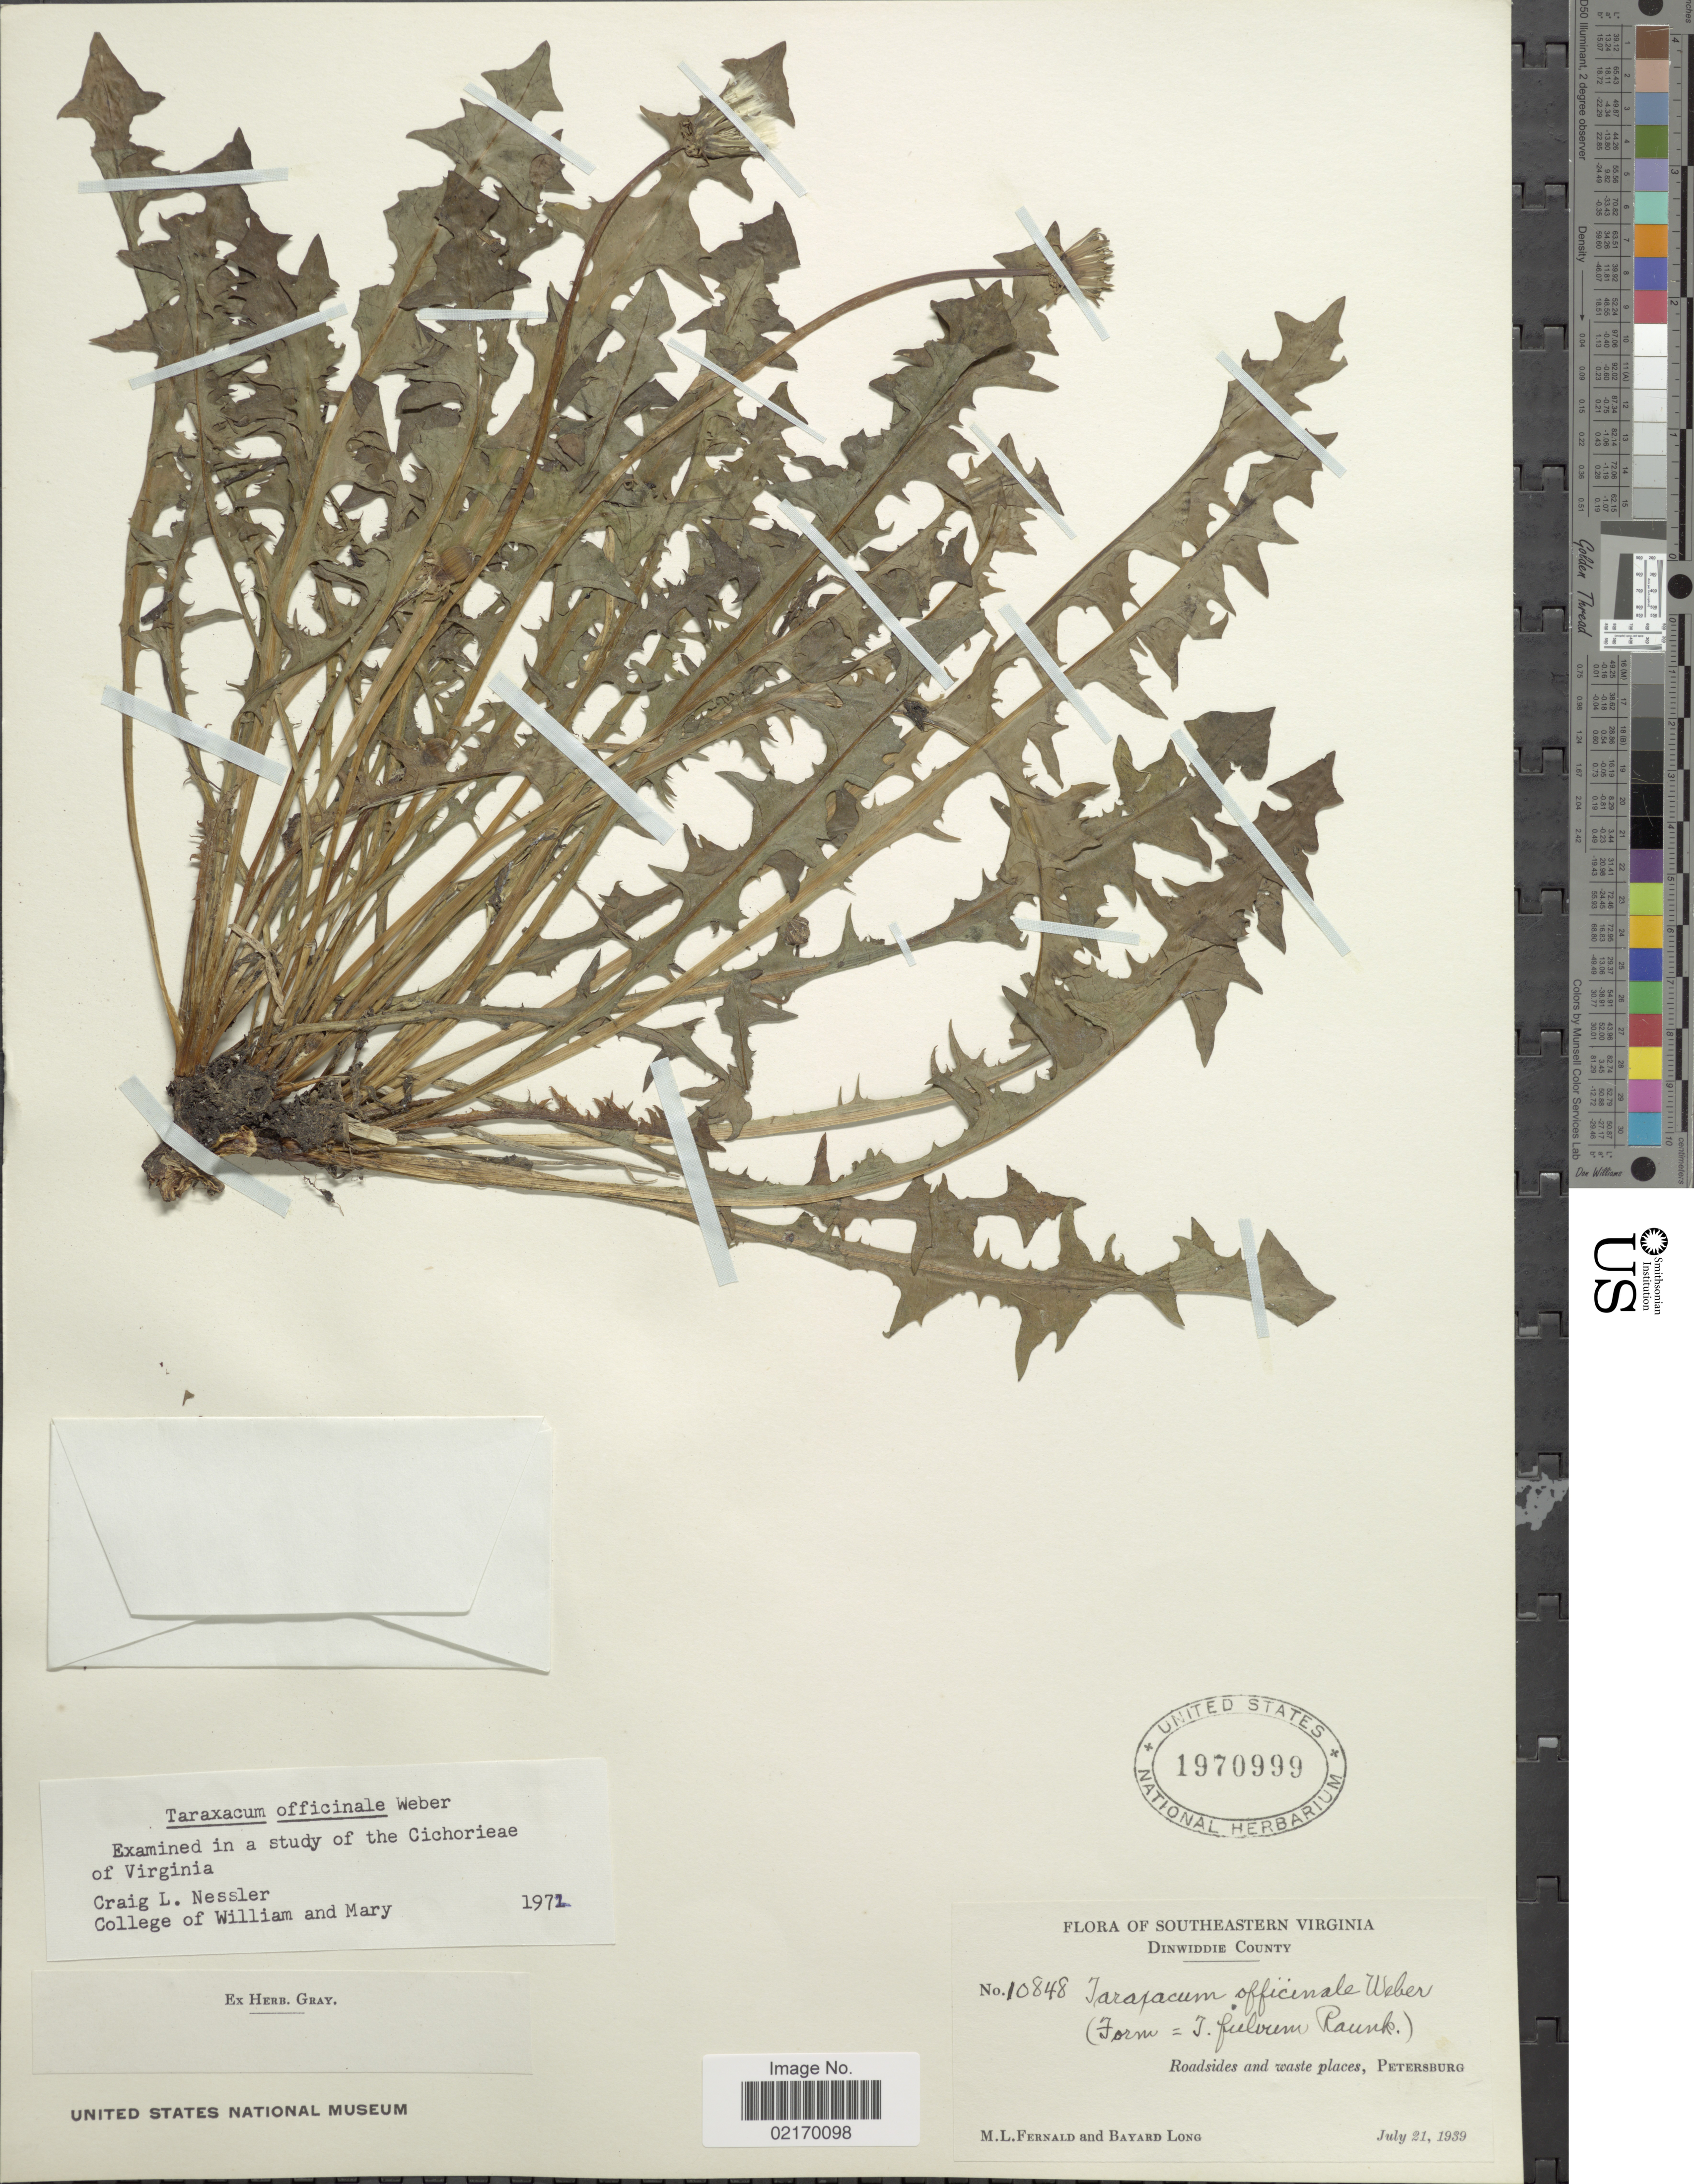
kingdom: Plantae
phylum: Tracheophyta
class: Magnoliopsida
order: Asterales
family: Asteraceae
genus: Taraxacum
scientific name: Taraxacum officinale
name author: G.H. Weber ex F.H. Wigg.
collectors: M. L. Fernald & B. Long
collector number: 10848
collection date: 1939-07-21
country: United States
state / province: Virginia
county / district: Dinwiddie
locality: Southeeastern Virginia, Dinwiddie County, roadsides and waste places, Petersburg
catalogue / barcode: US 1970999